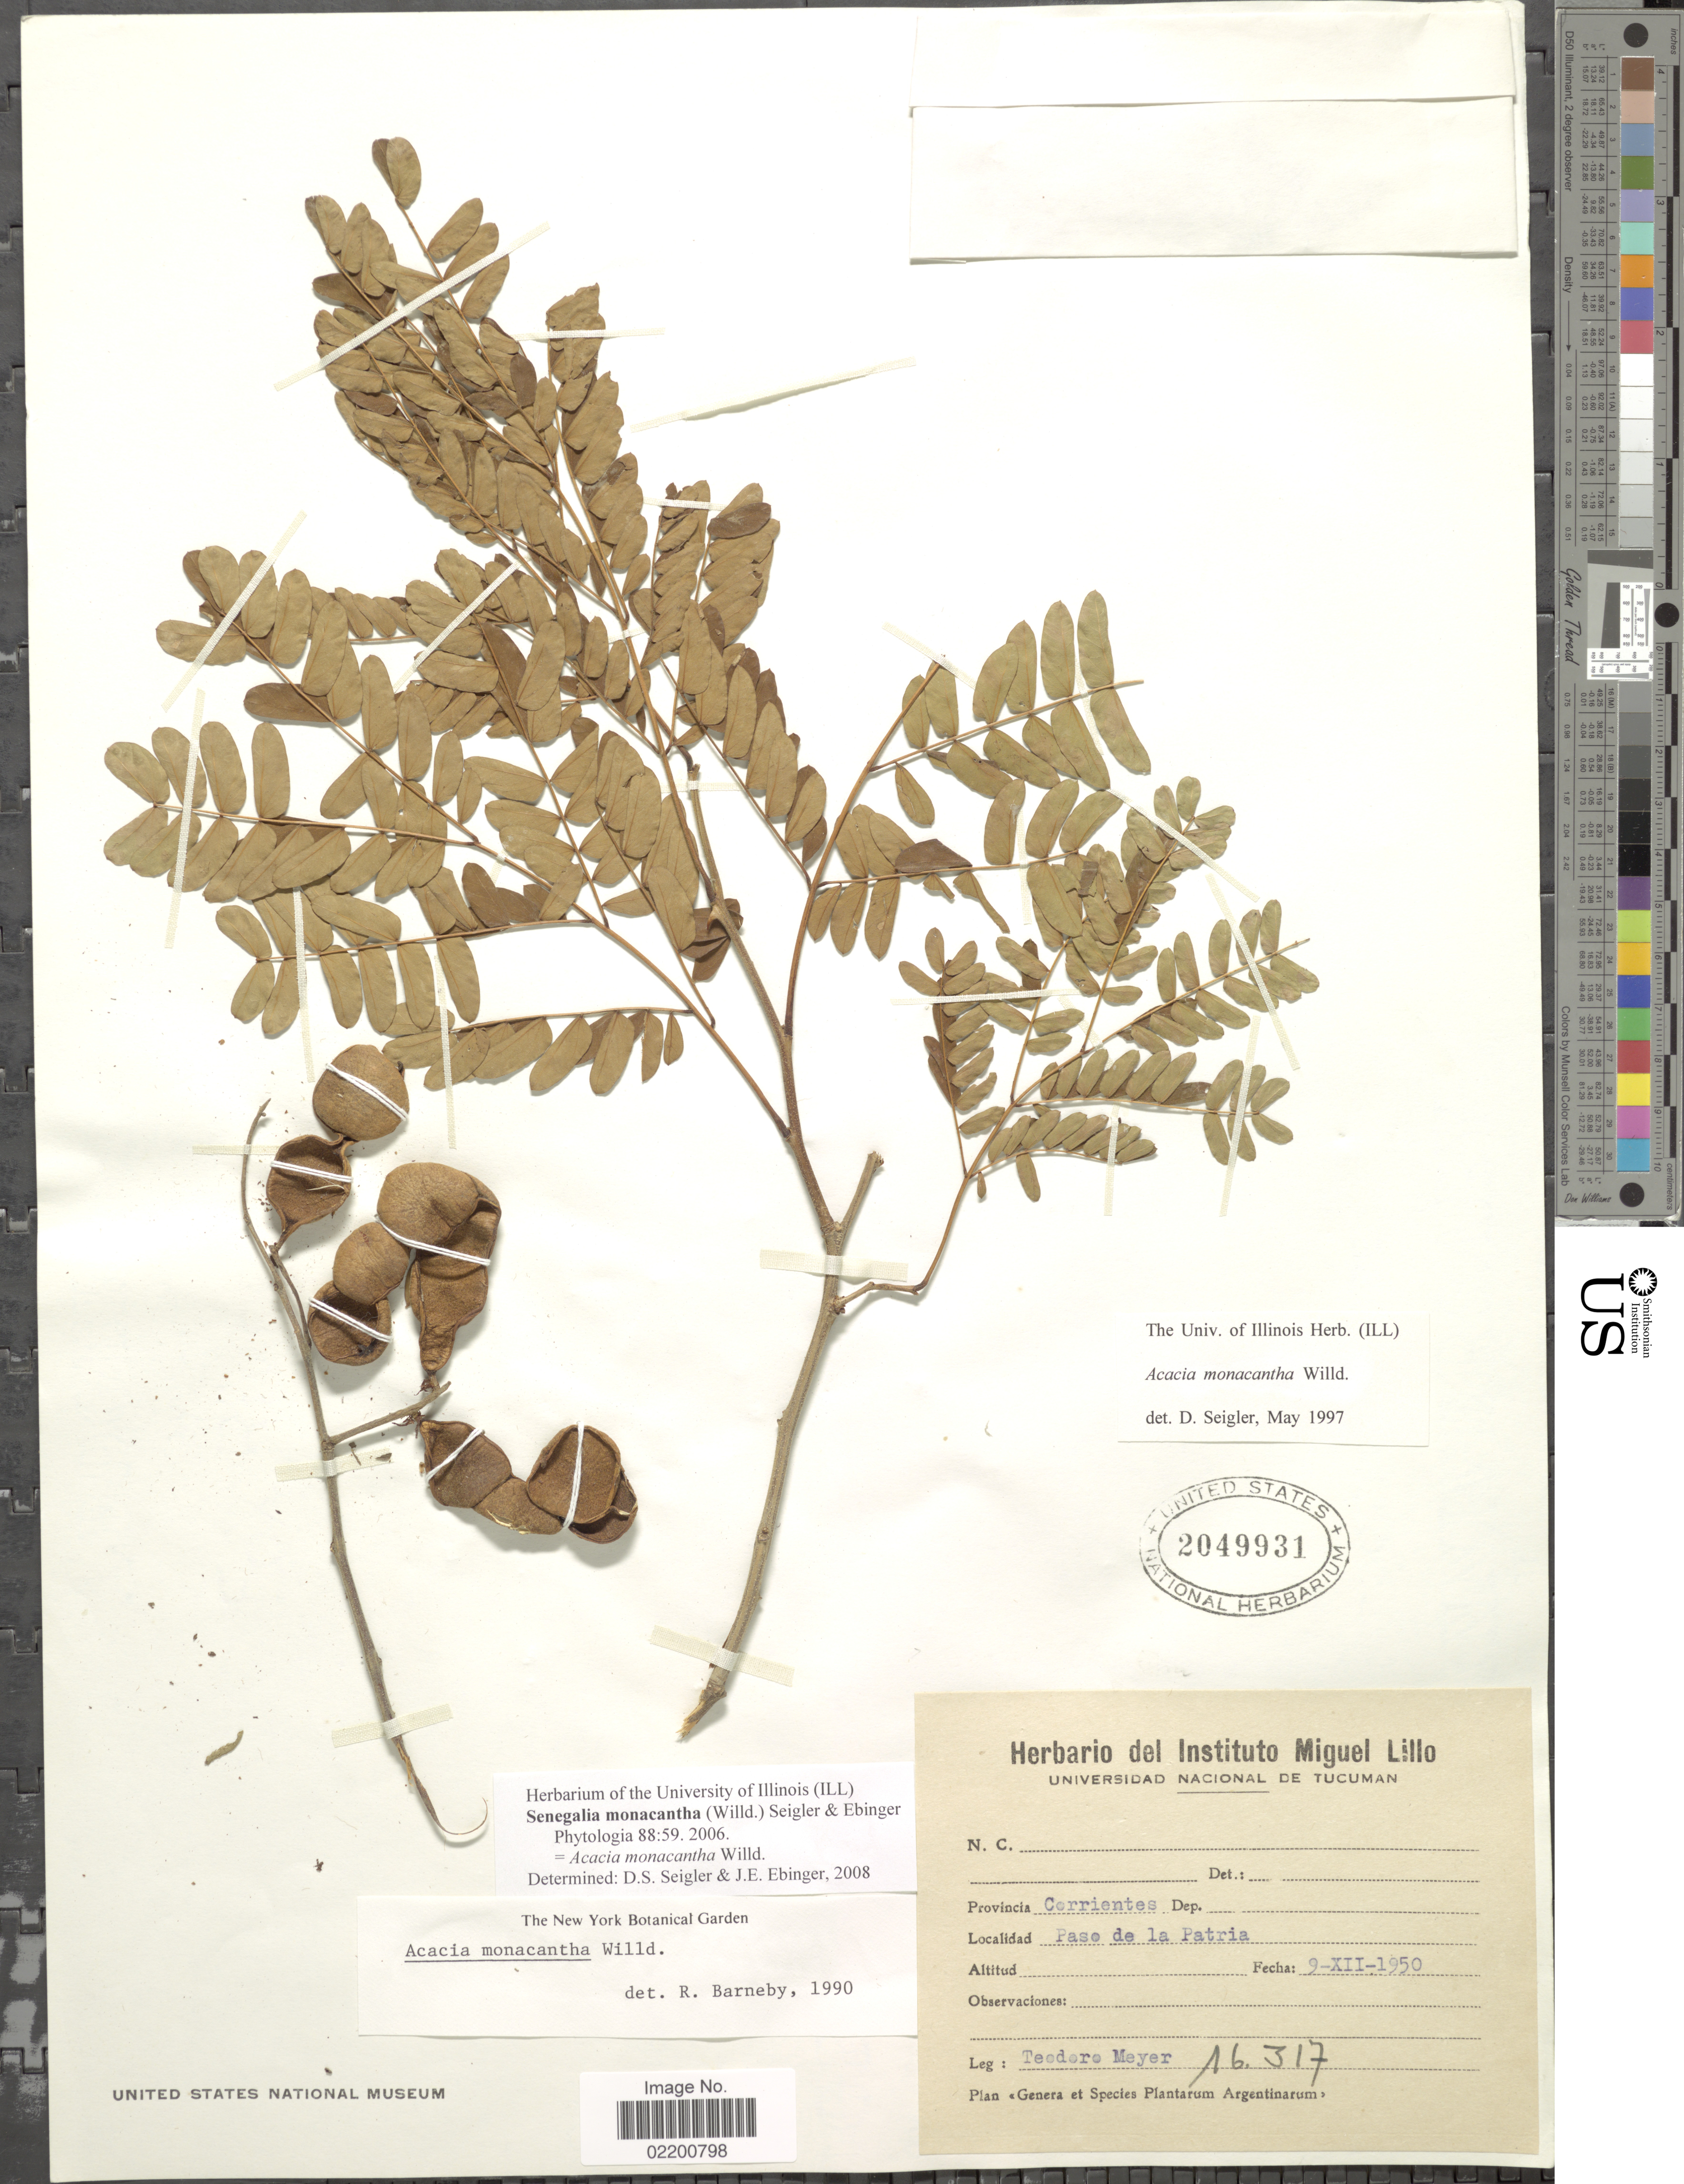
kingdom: Plantae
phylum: Tracheophyta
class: Magnoliopsida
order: Fabales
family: Fabaceae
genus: Senegalia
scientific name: Senegalia monacantha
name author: (Willd.) Bocage & L.P. Queiroz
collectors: T. Meyer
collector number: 16317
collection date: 1950-12-09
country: Argentina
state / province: Corrientes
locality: Paso de la Patria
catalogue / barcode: US 2049931